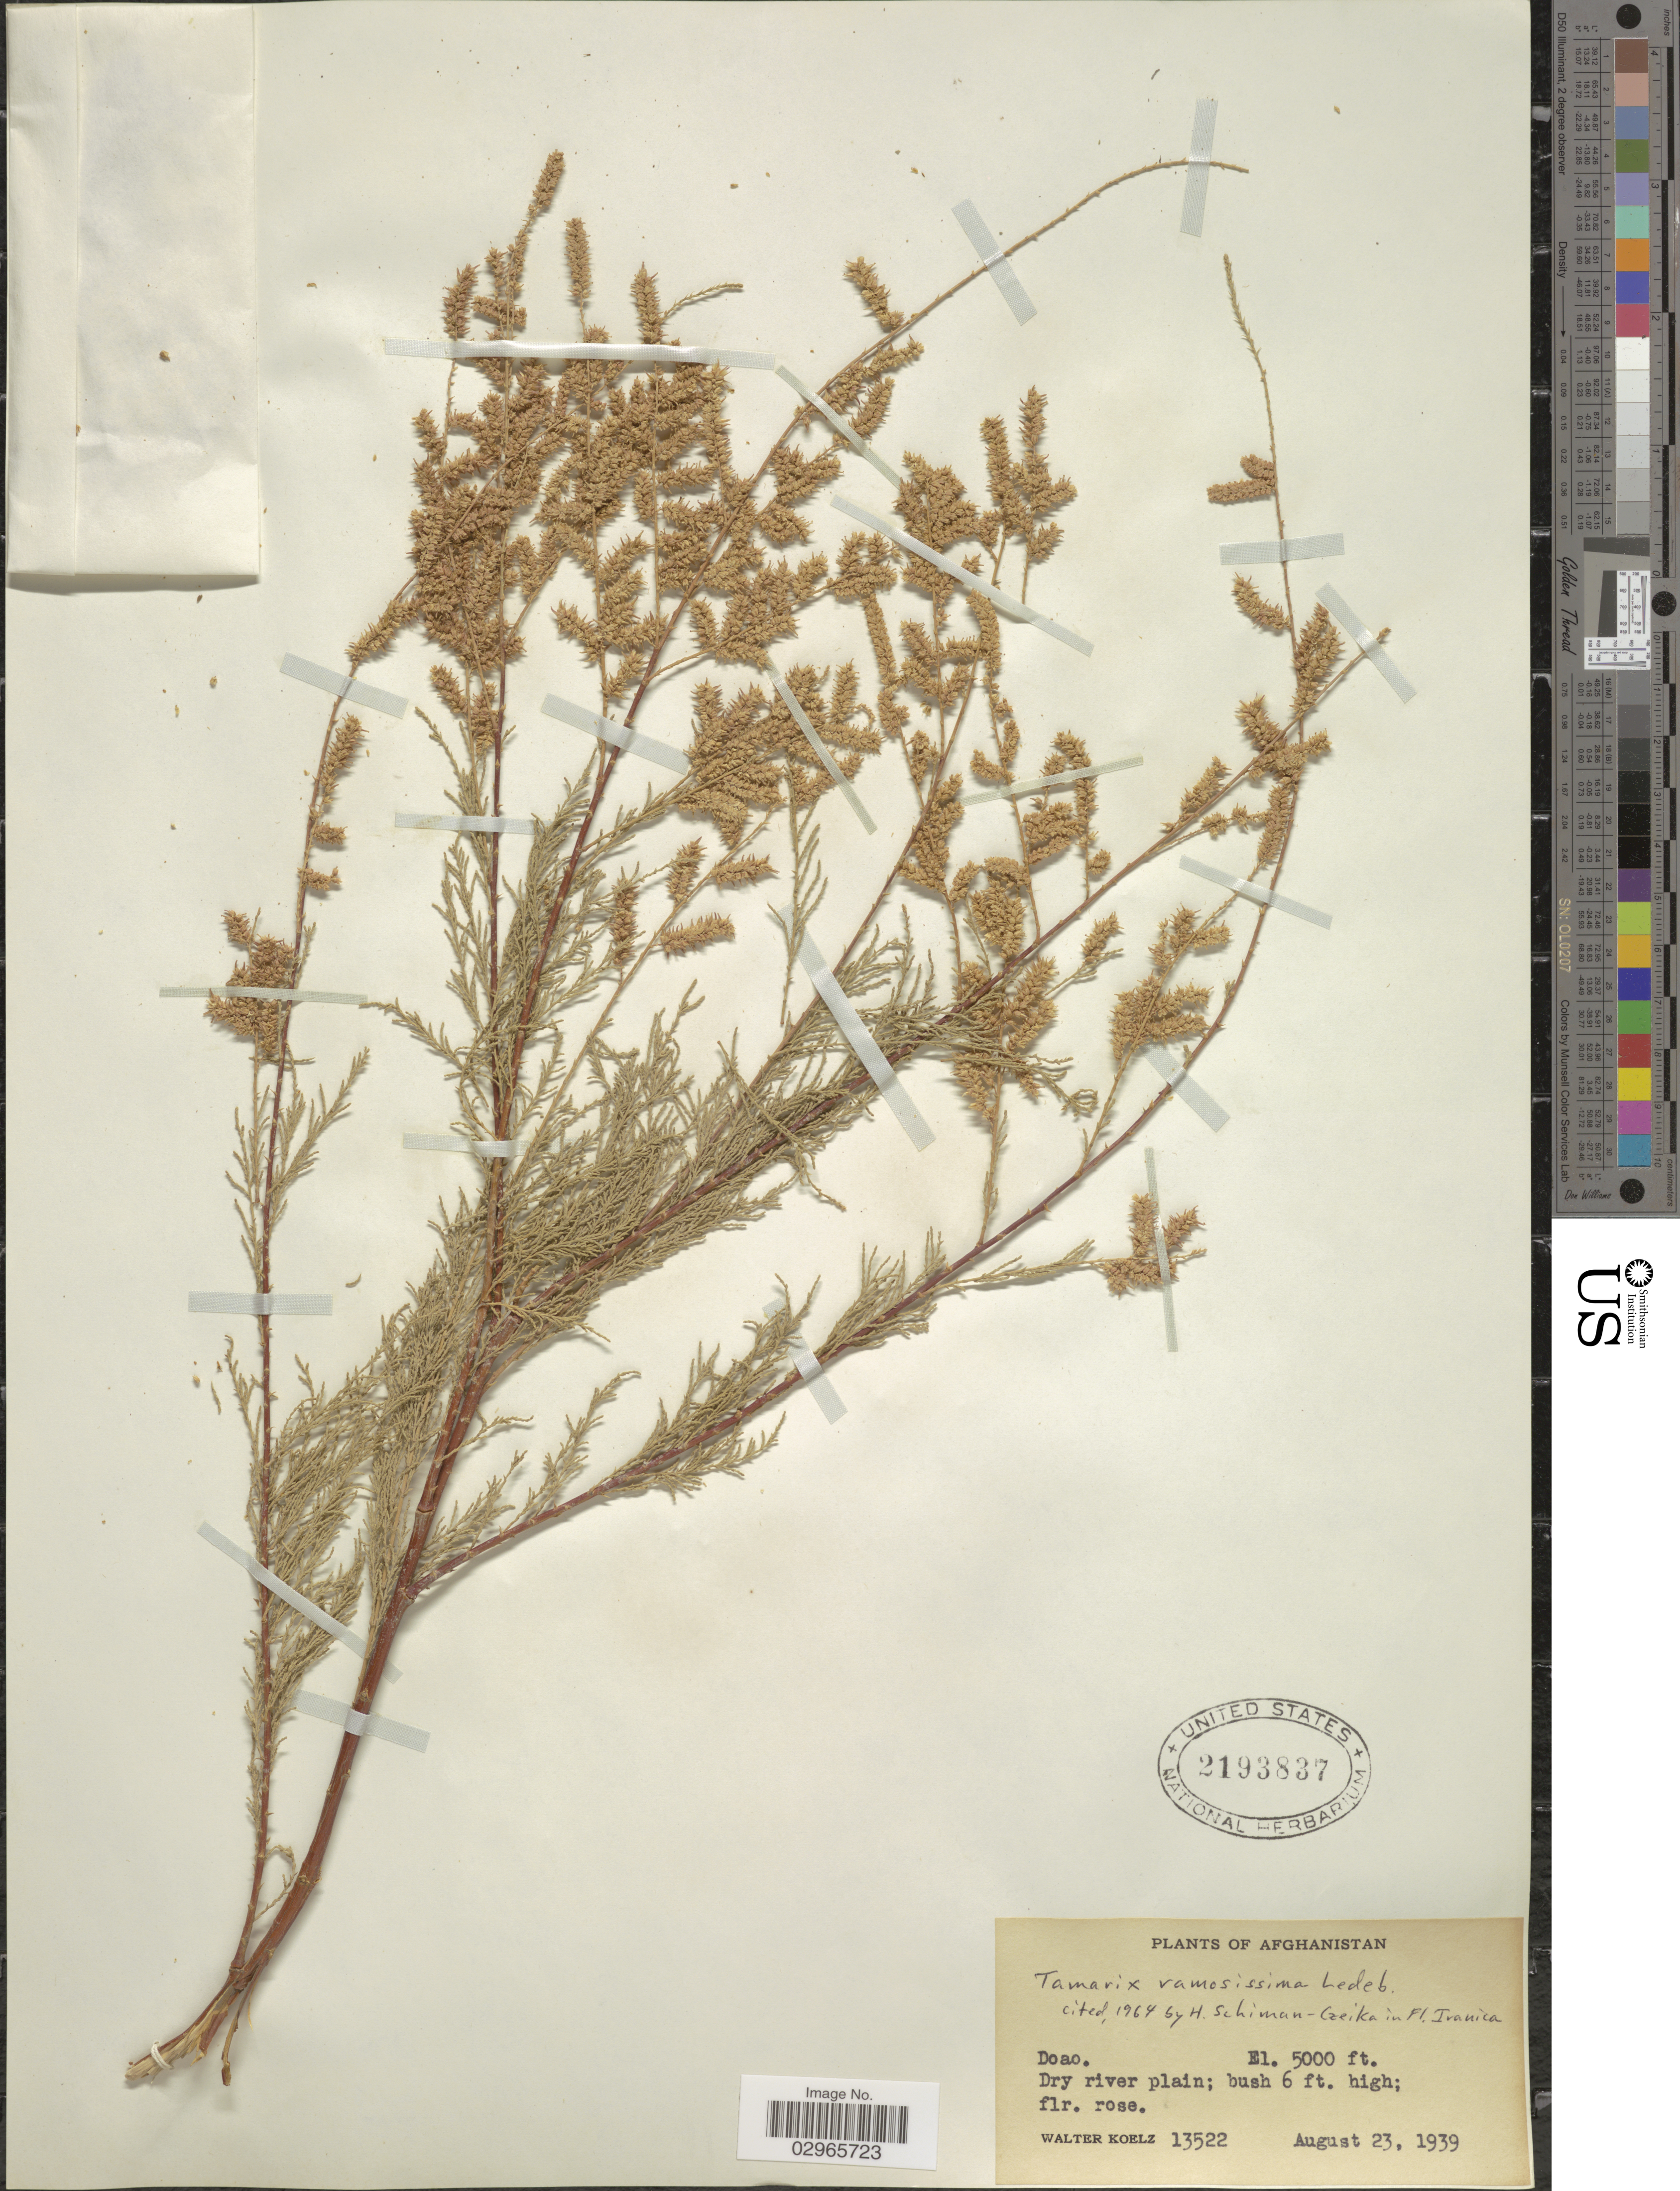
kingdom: Plantae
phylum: Tracheophyta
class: Magnoliopsida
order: Caryophyllales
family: Tamaricaceae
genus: Tamarix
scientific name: Tamarix ramosissima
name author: Ledeb.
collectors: W. N. Koelz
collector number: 13522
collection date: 1939-08-23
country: Afghanistan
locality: Doao.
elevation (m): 1524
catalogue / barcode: US 2193837